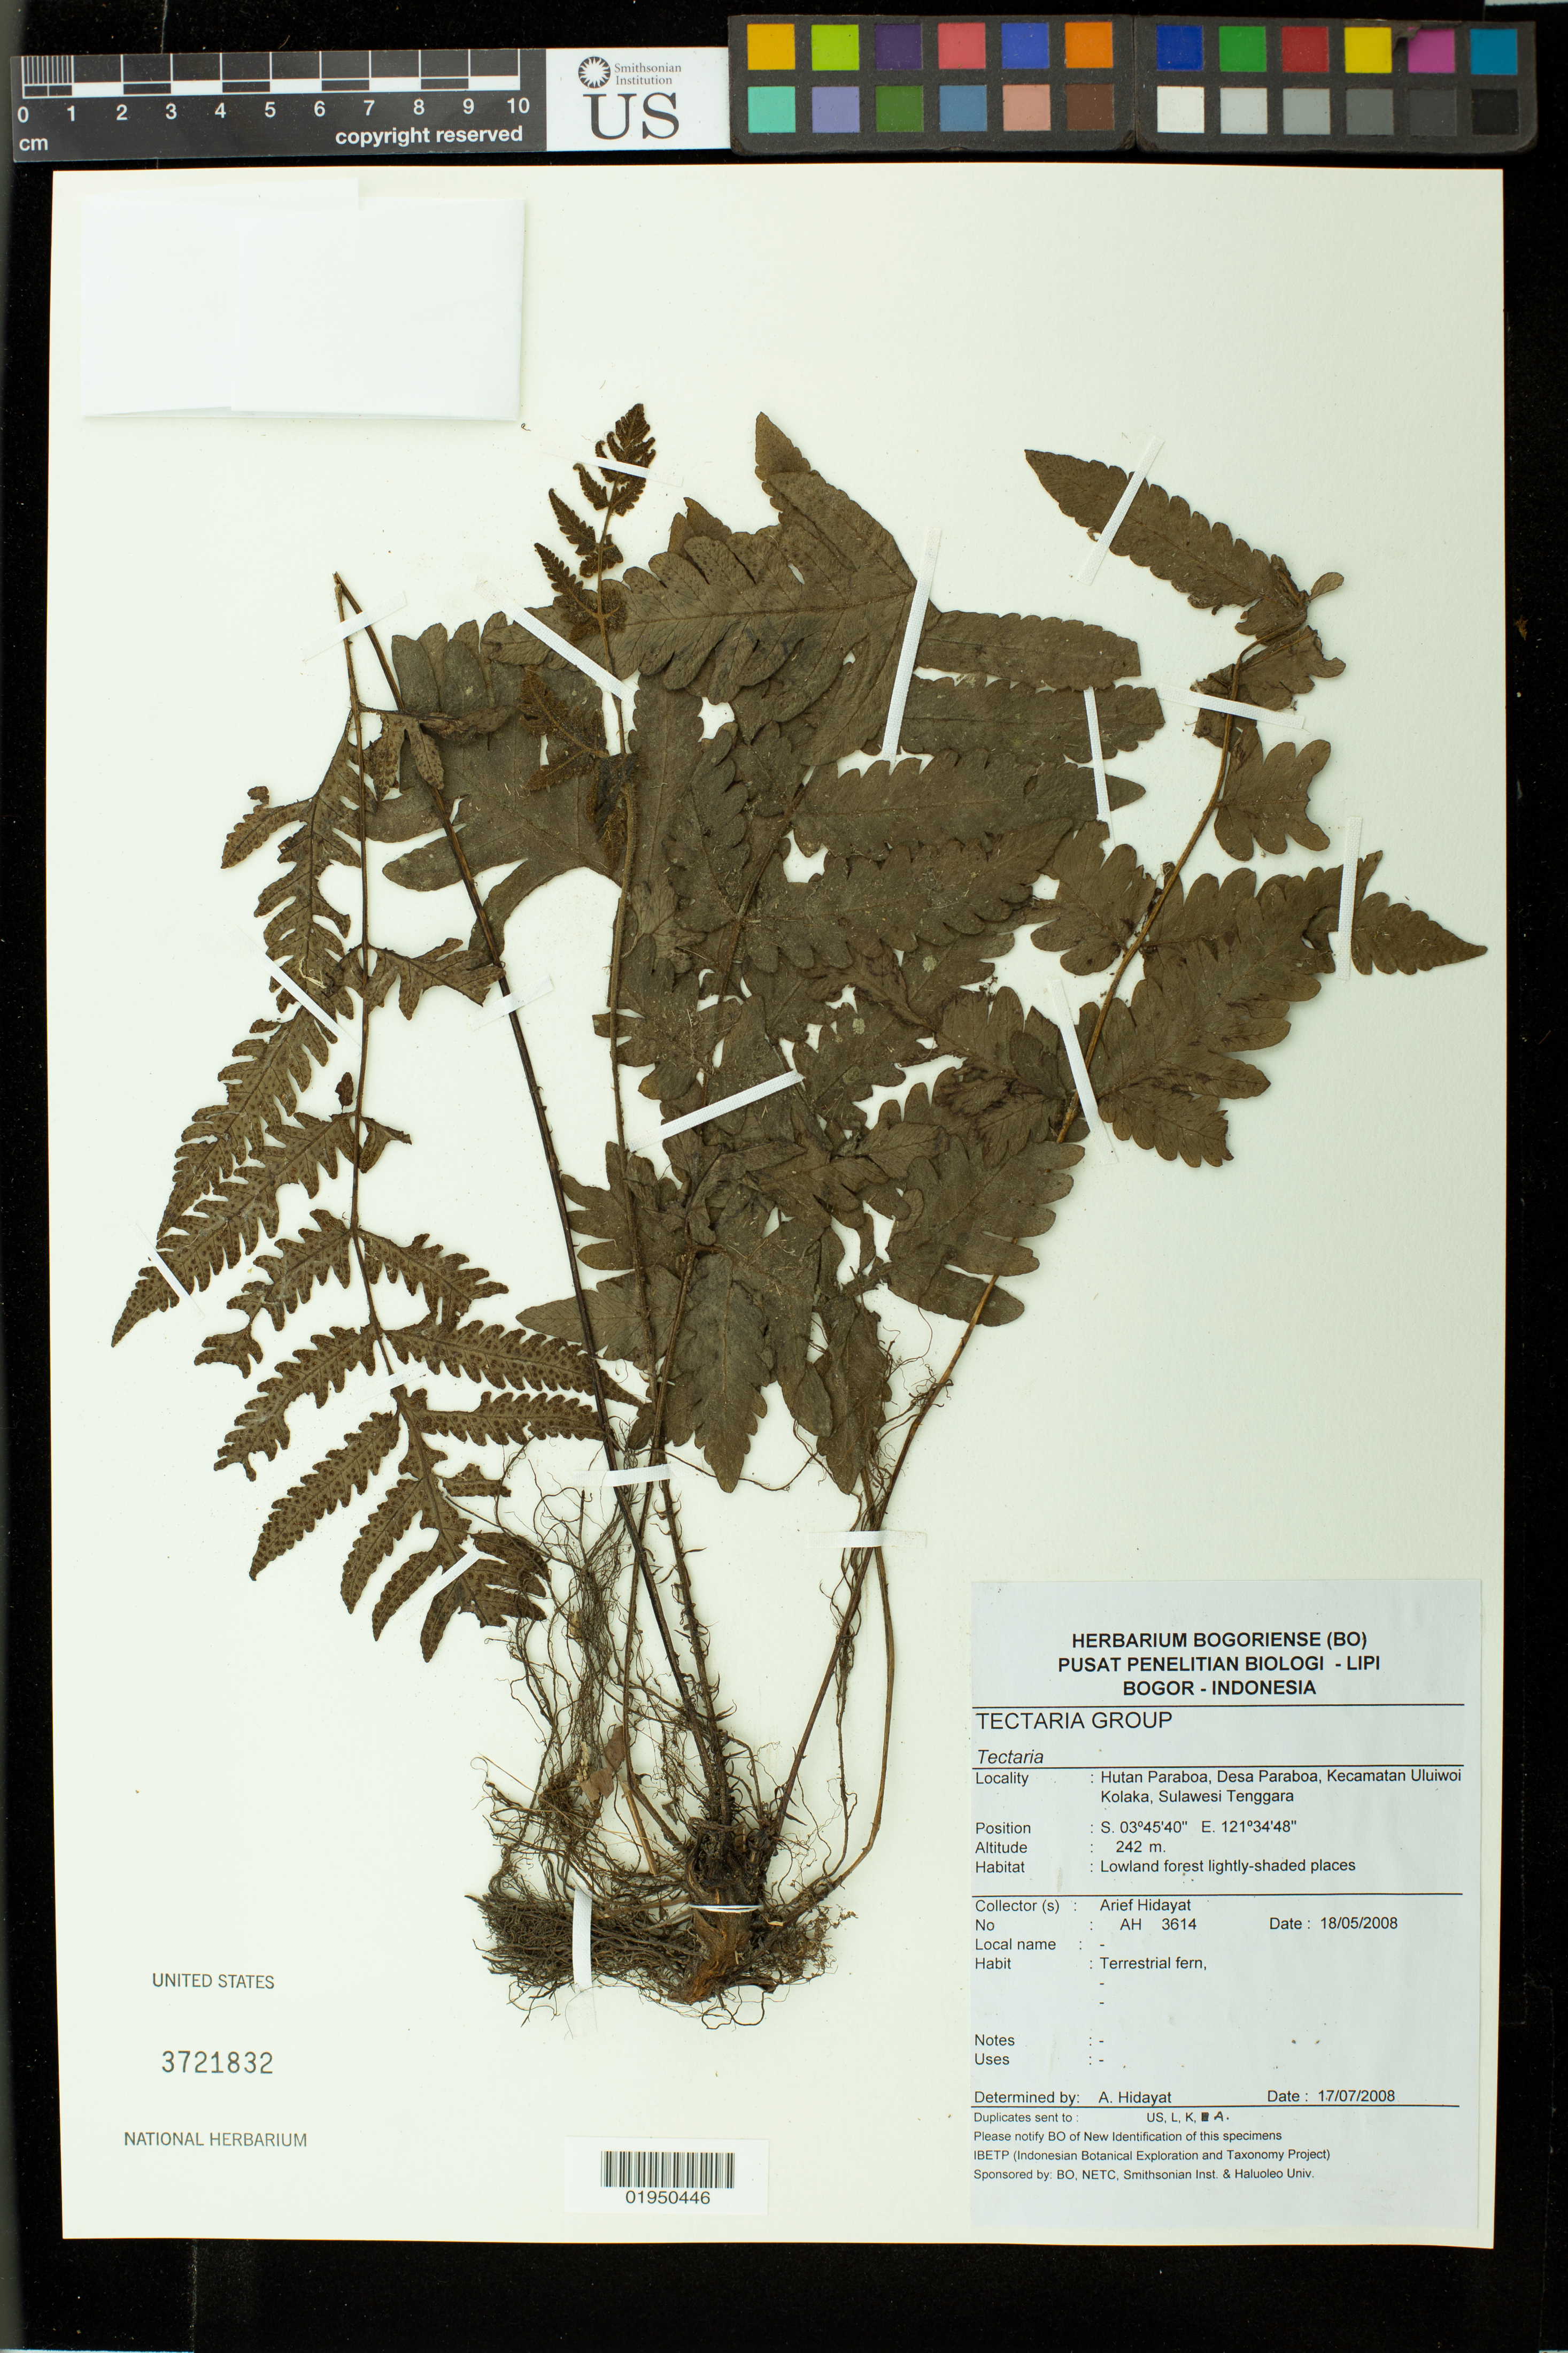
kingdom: Plantae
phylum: Tracheophyta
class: Polypodiopsida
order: Polypodiales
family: Tectariaceae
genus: Tectaria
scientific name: Tectaria sp.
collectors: A. Hidayat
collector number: AH 3614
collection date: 2008-05-18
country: Indonesia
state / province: Sulawesi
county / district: Sulawesi Tenggara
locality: Hutan Paraboa, Desa PAraboa, Kecamatan Uluiwoi, Kolaka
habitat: Lowland forest lightly- shaded places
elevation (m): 242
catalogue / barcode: US 3721832